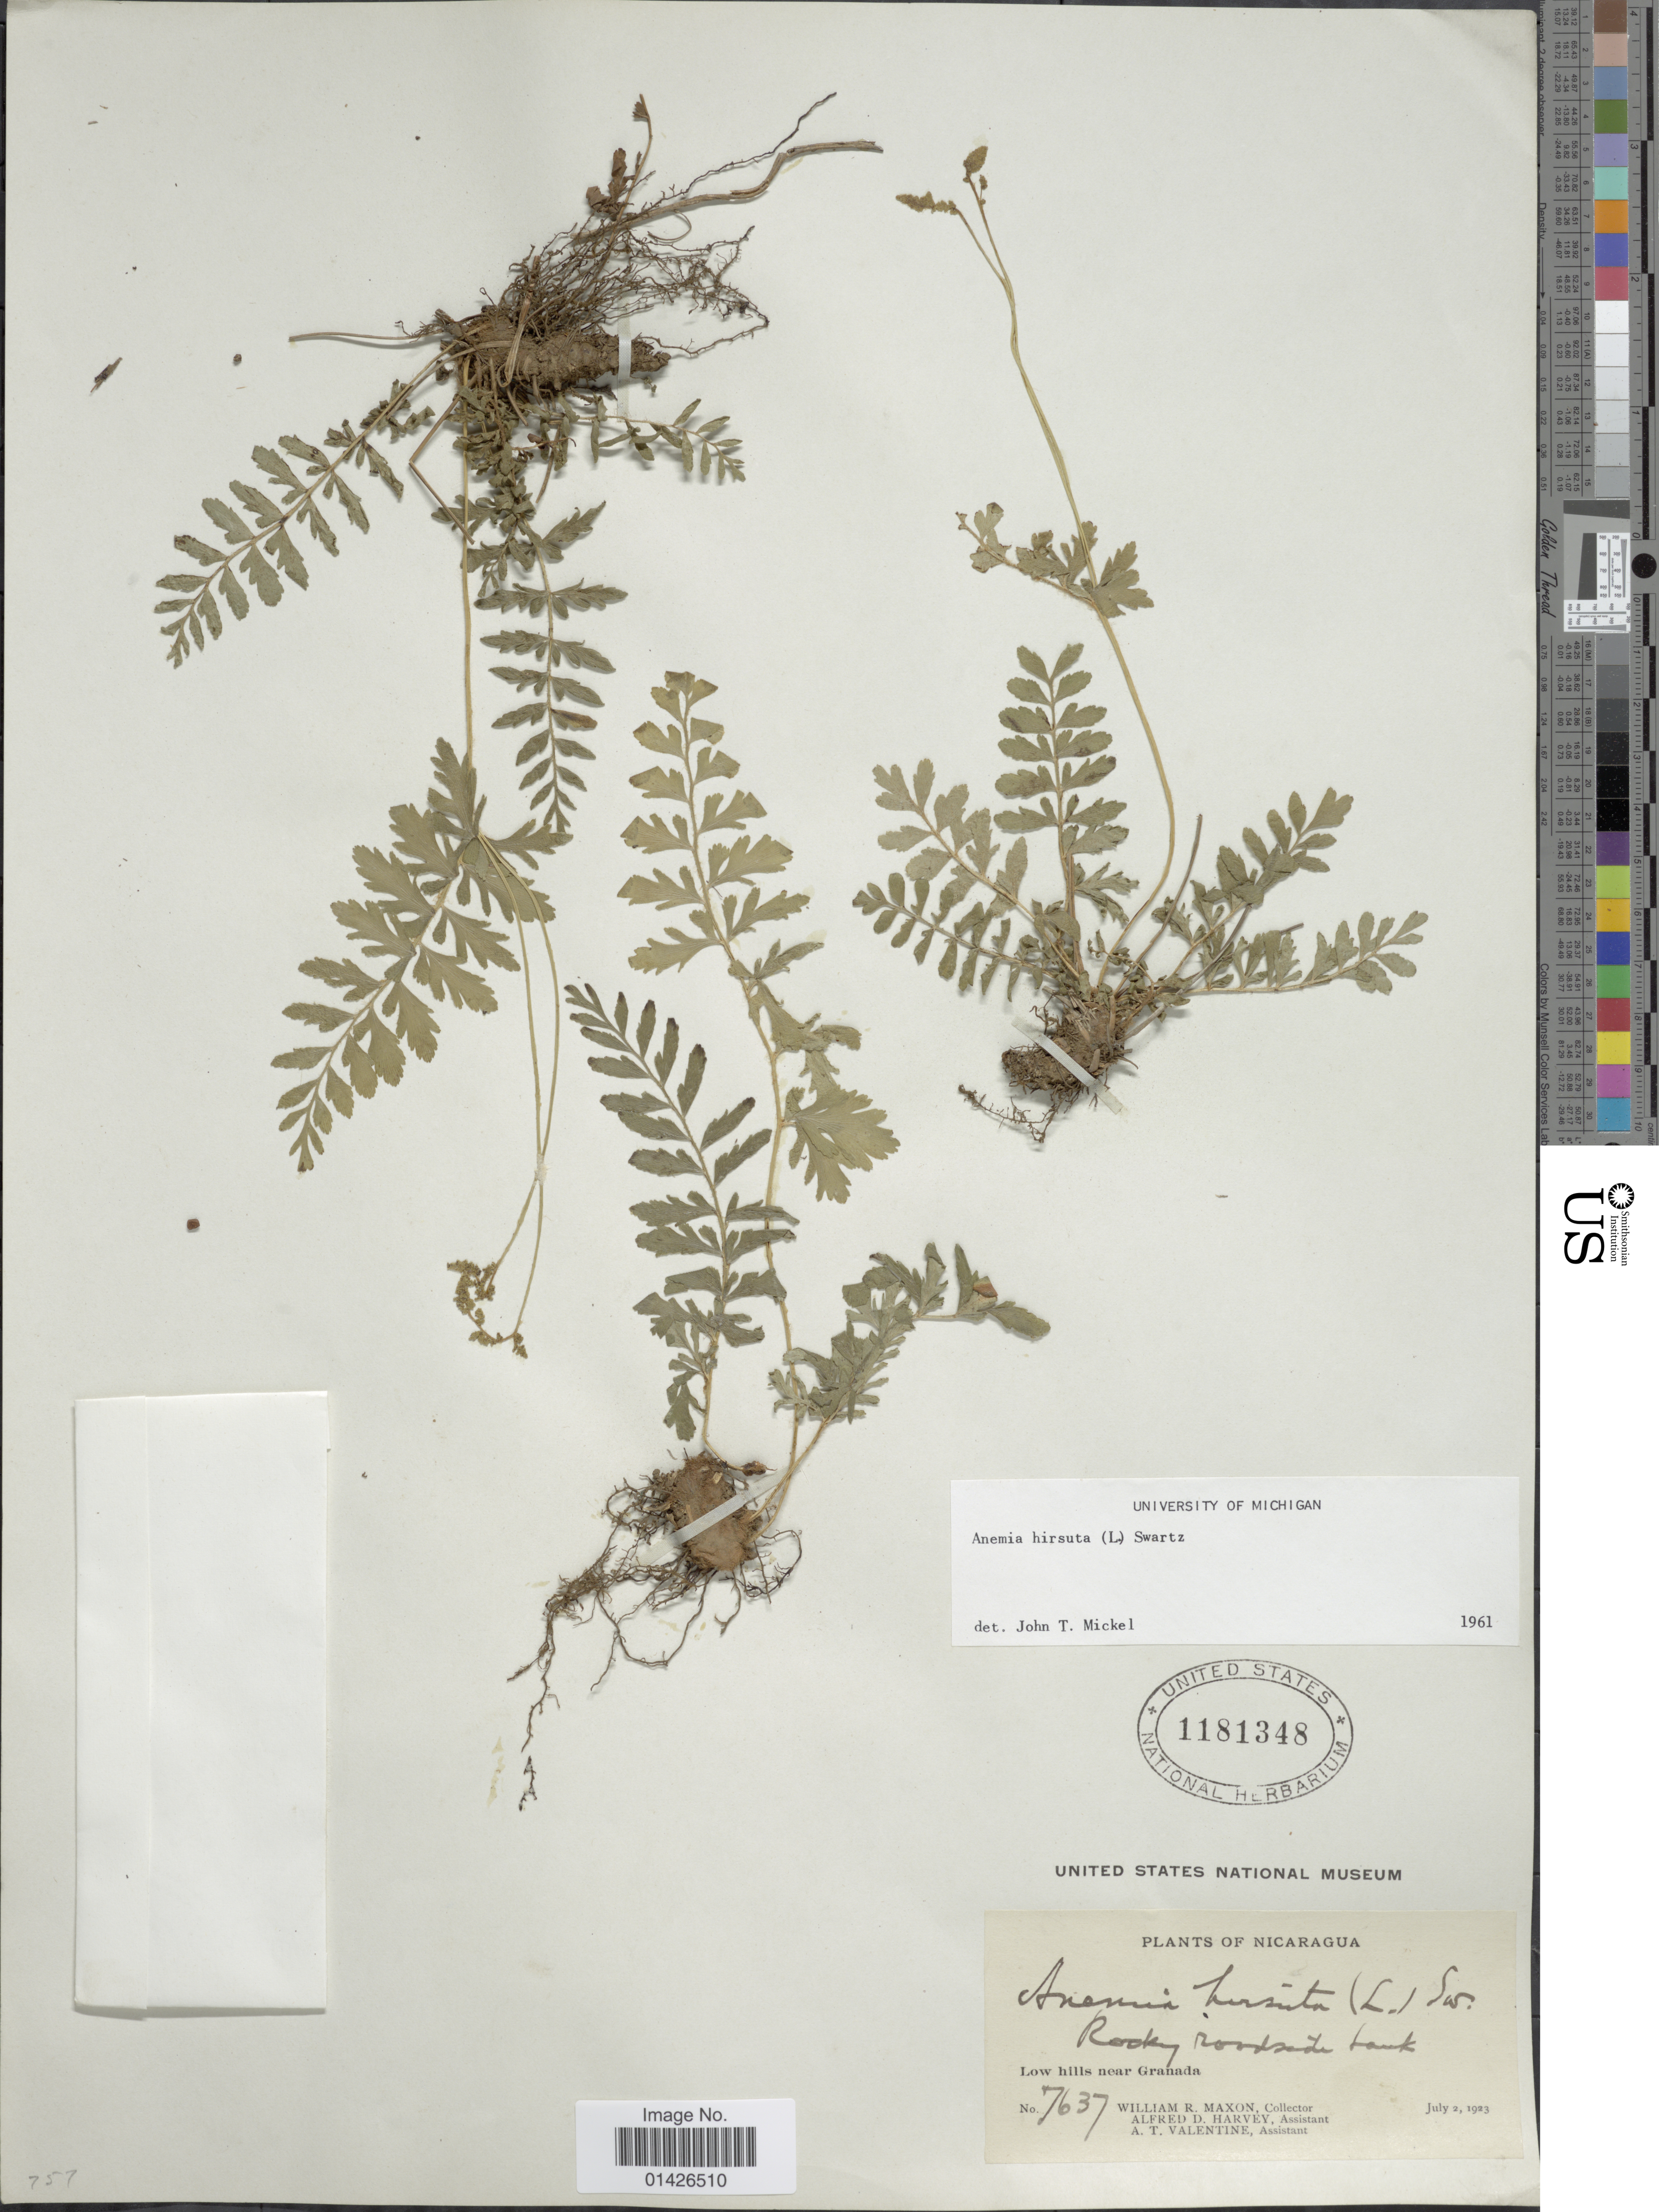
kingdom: Plantae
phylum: Tracheophyta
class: Polypodiopsida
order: Schizaeales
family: Anemiaceae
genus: Anemia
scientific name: Anemia hirsuta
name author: (L.) Sw.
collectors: W. R. Maxon, A. D. Harvey & A. Valentine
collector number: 7637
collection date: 1923-07-02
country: Nicaragua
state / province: Granada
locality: Low hills near Granada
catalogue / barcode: US 1181348